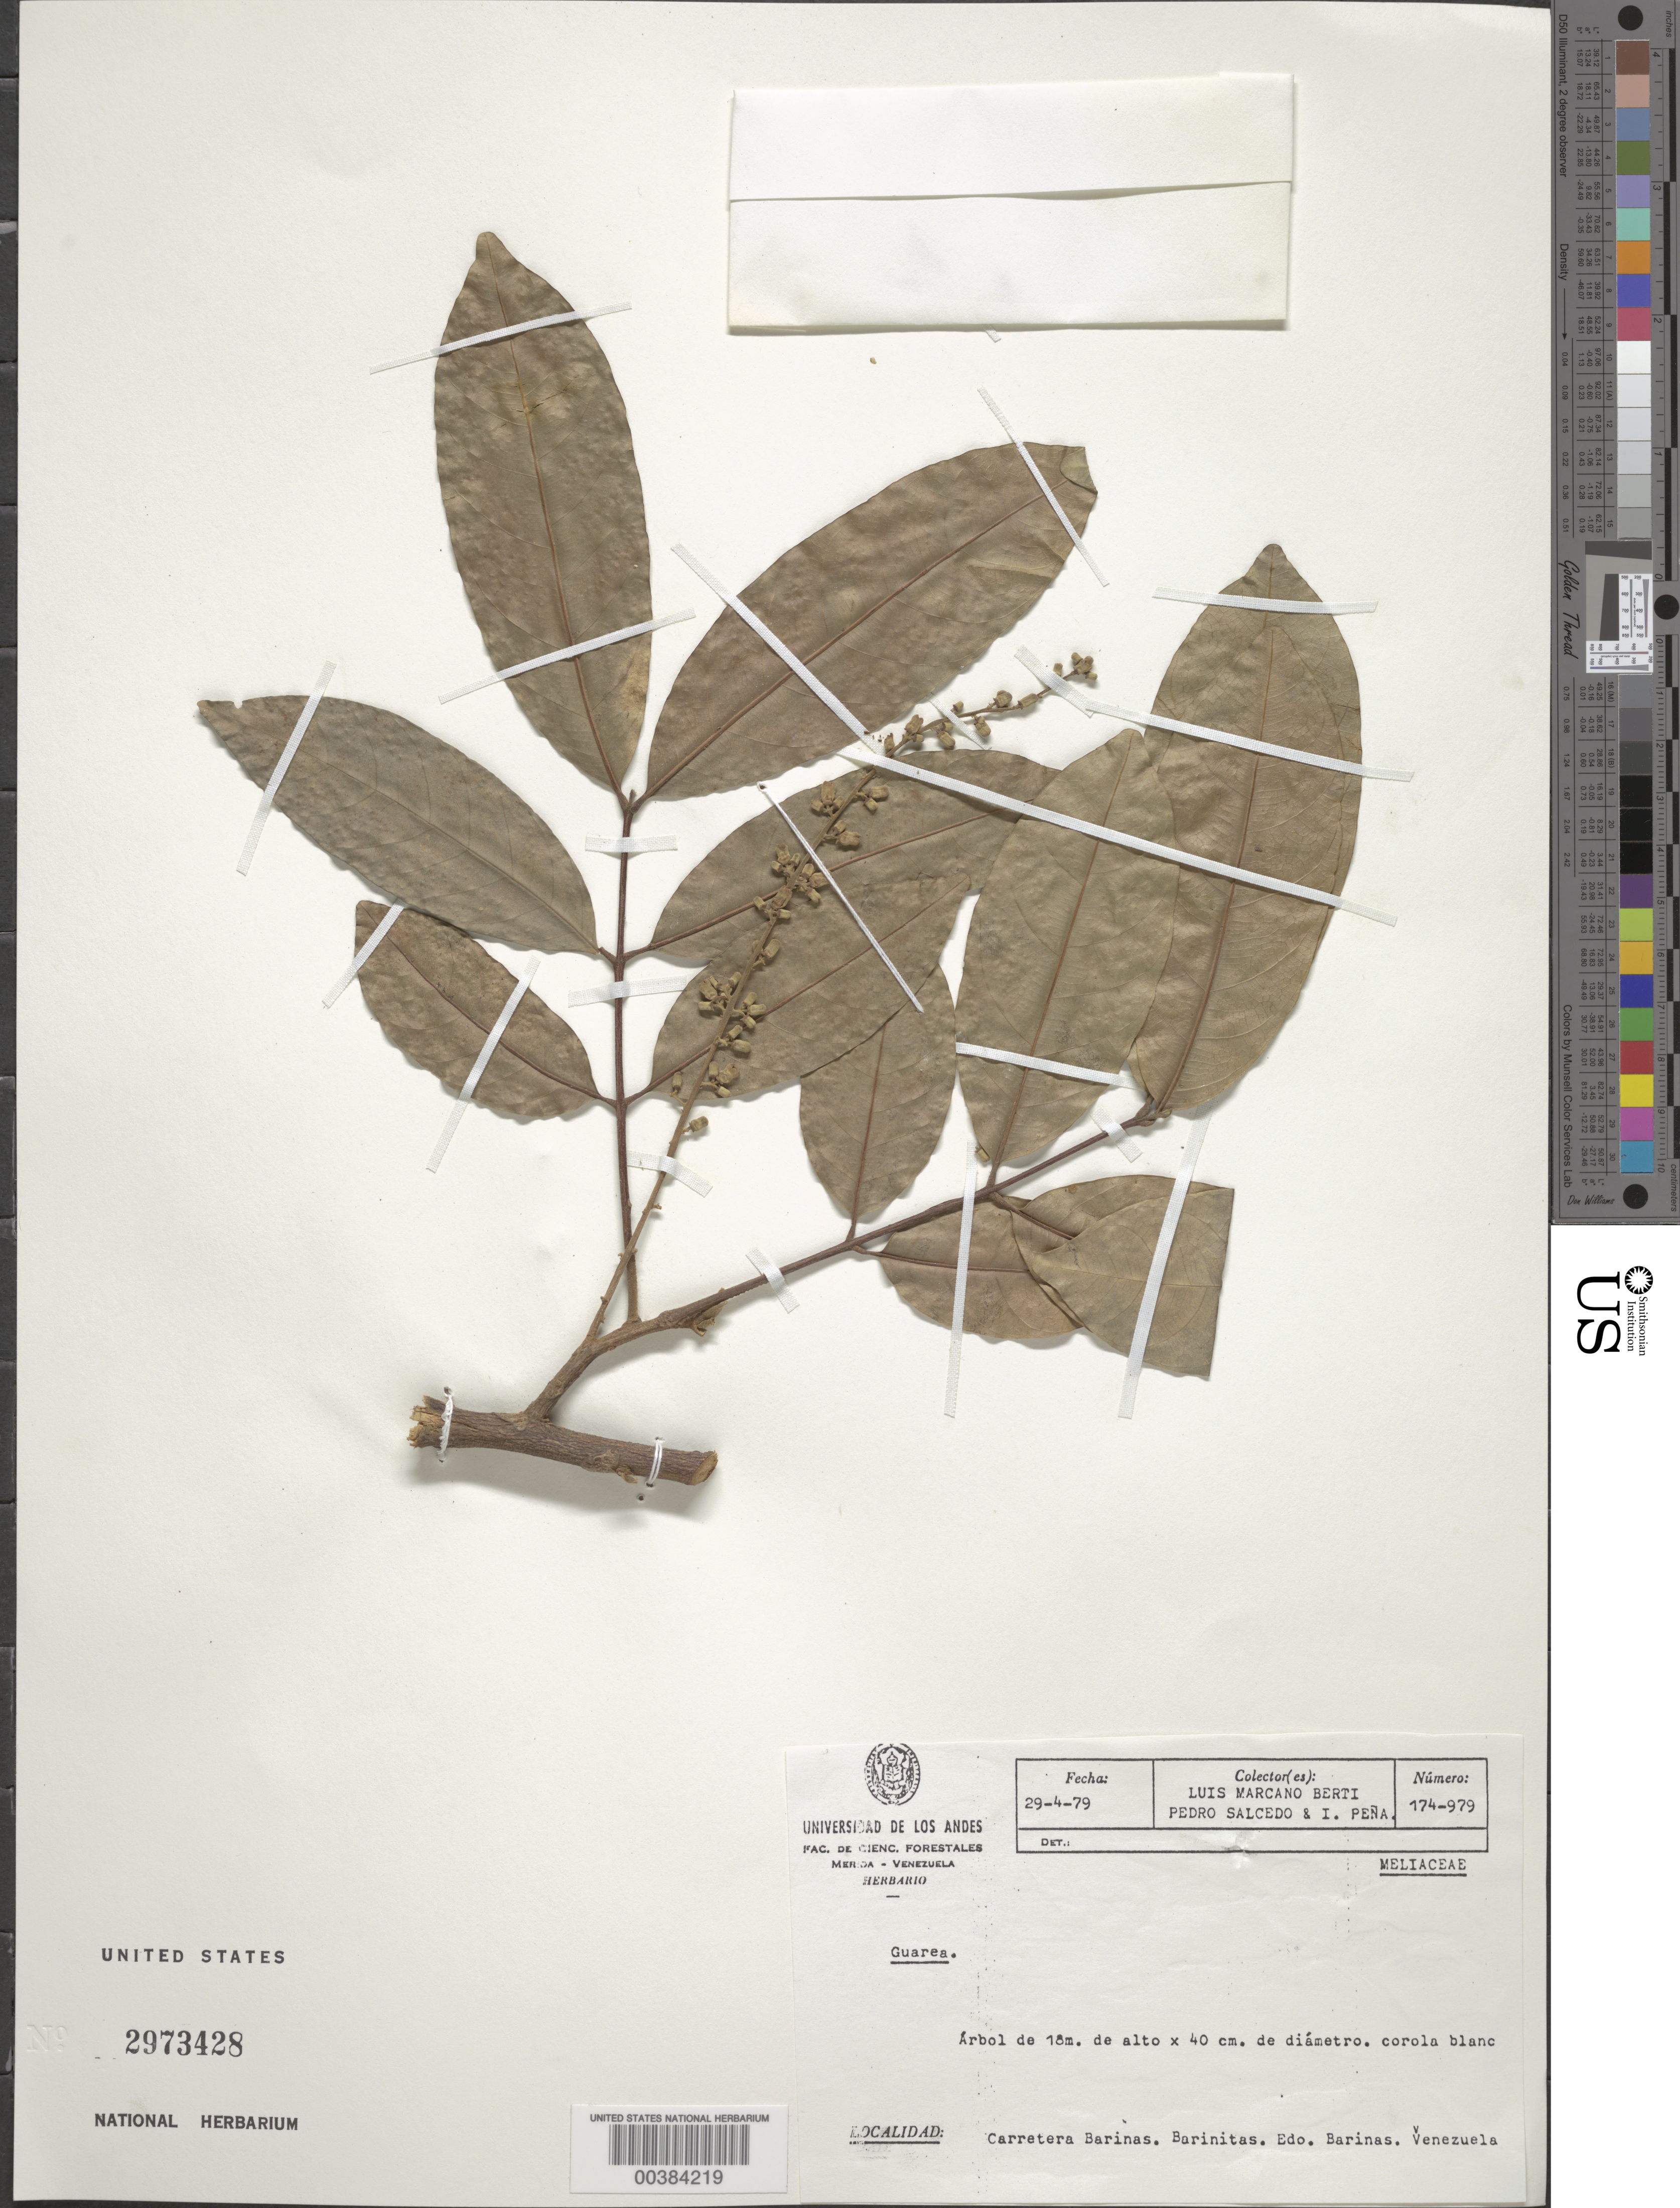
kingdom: Plantae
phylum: Tracheophyta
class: Magnoliopsida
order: Sapindales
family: Meliaceae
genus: Guarea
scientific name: Guarea sp.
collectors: L. Marcano-Berti, P. Salcedo & I. Pena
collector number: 174-979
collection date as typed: Transcribed d/m/y: 29/4/79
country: Venezuela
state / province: Barinas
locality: Carretera Barinas. Barinitas.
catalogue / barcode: US 2973428